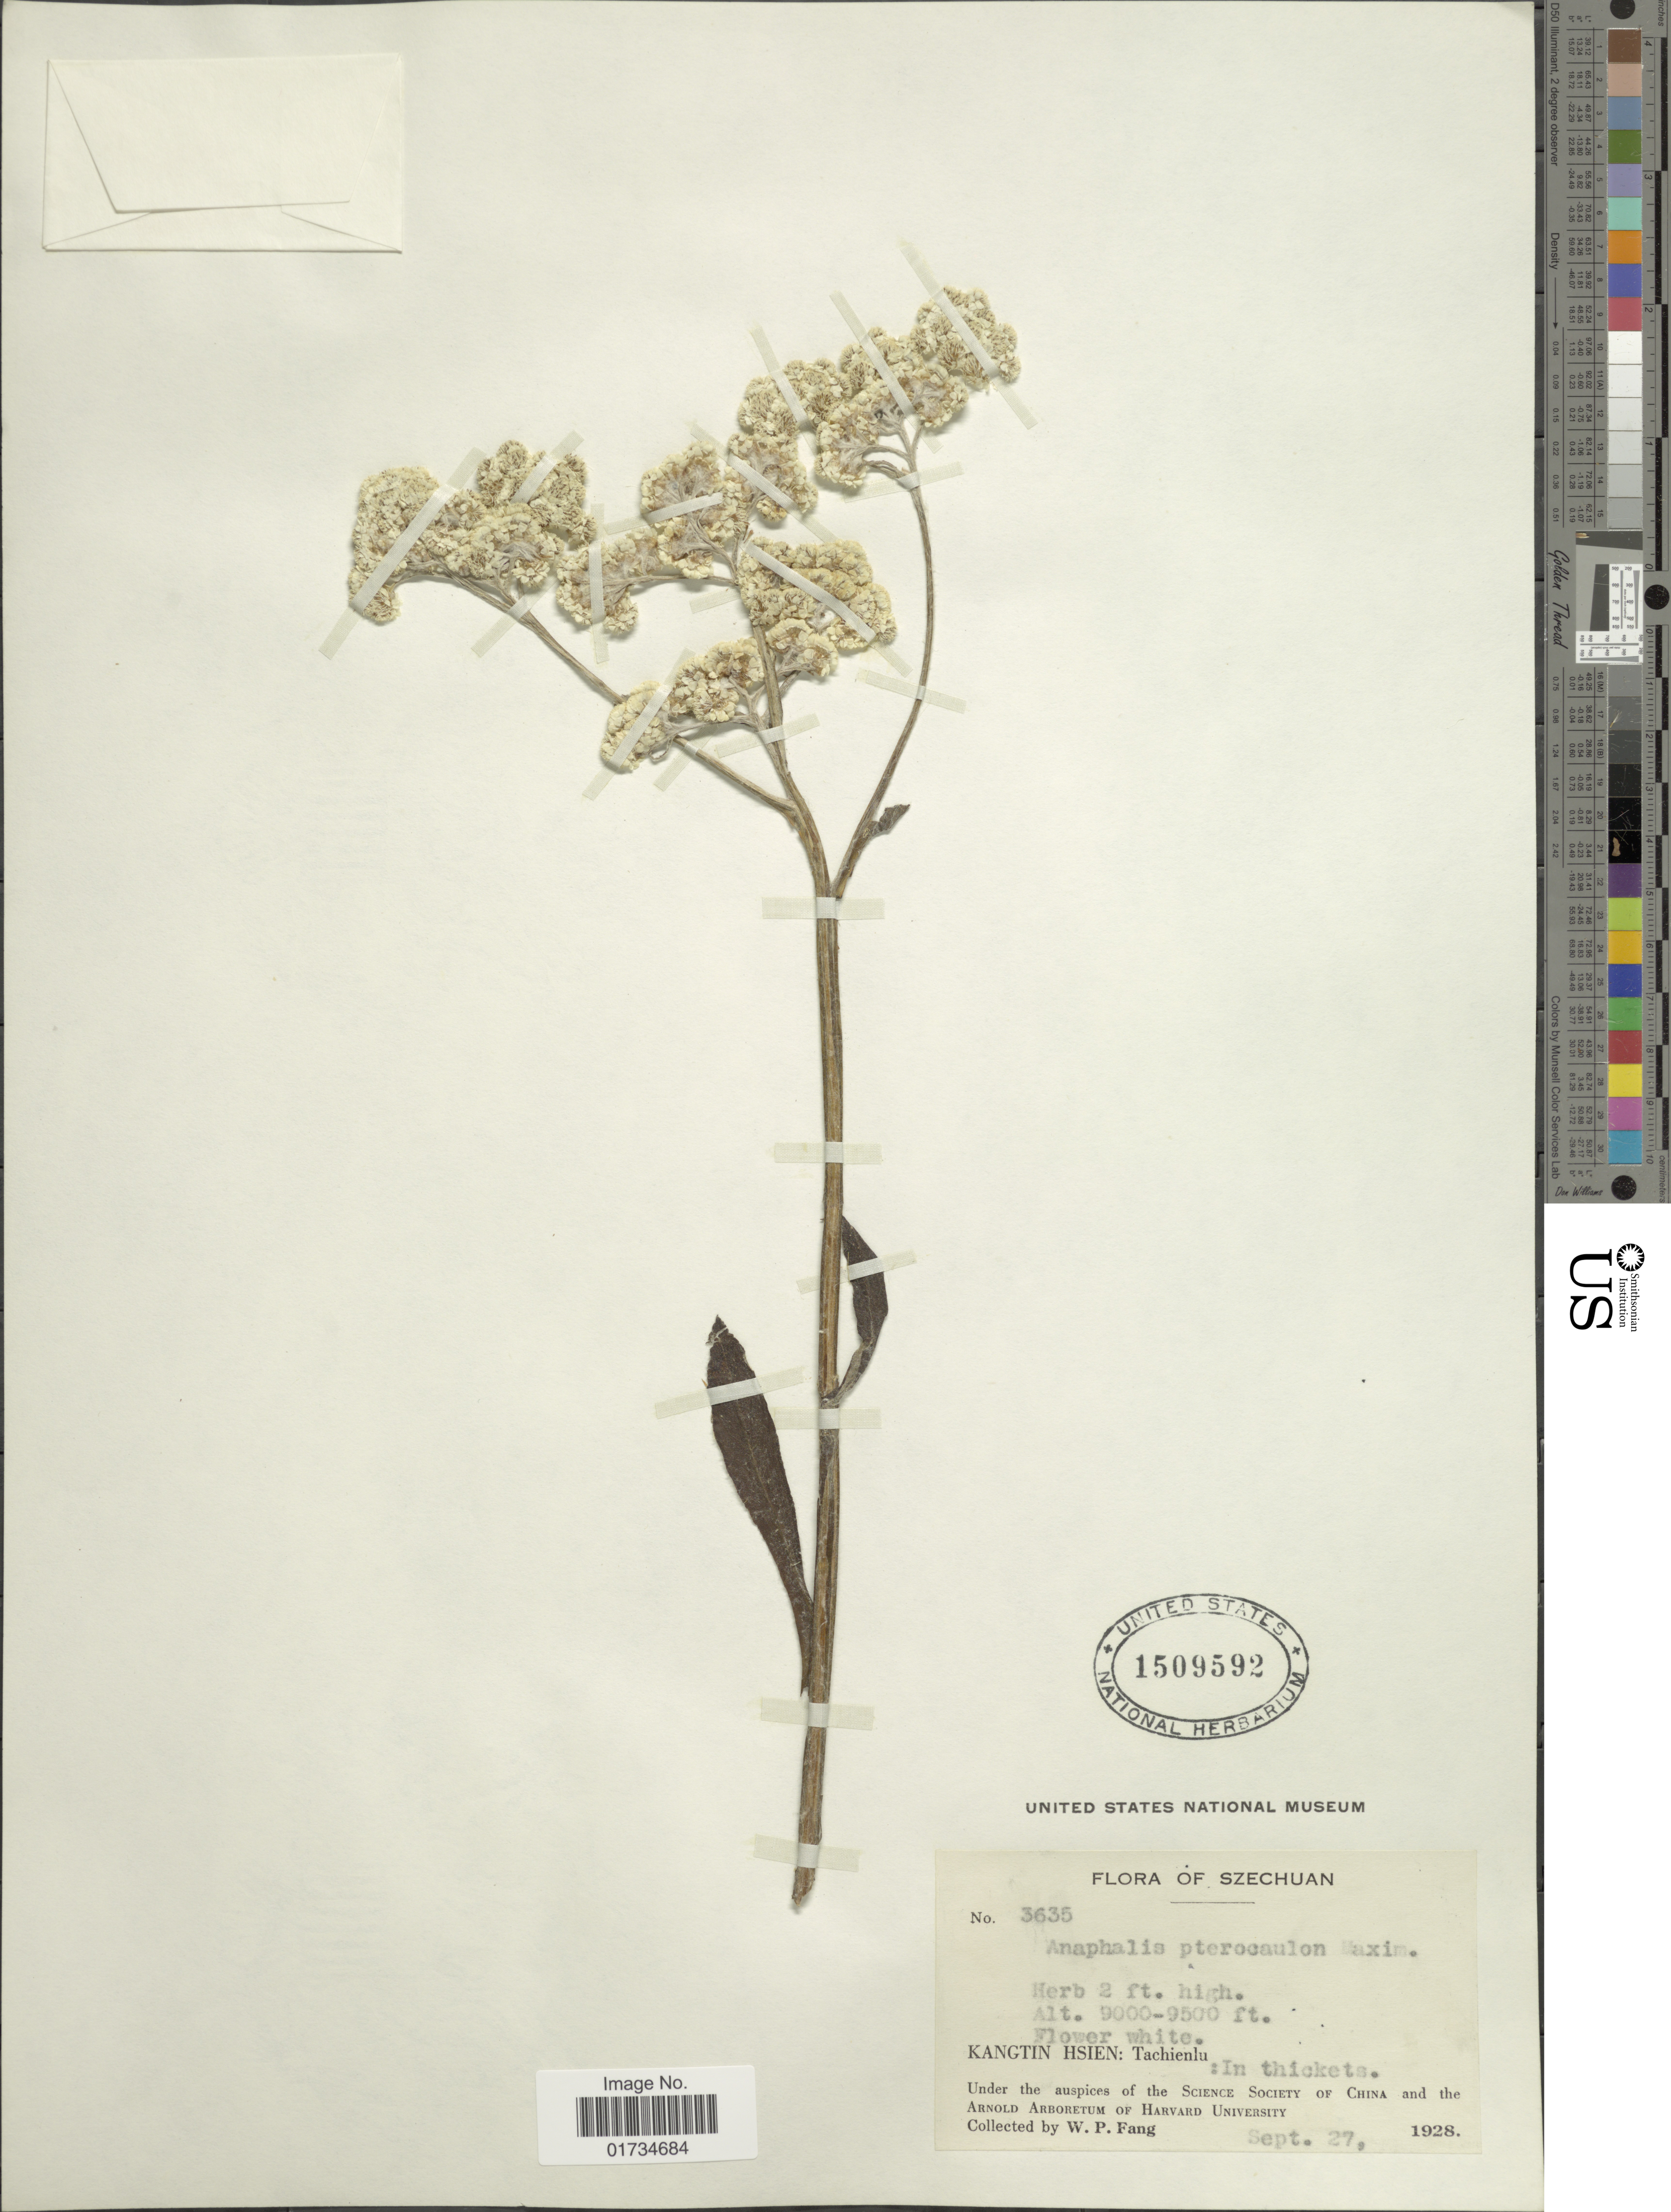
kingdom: Plantae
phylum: Tracheophyta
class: Magnoliopsida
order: Asterales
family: Asteraceae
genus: Anaphalis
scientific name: Anaphalis pterocaulon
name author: Maxim.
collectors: W. P. Fang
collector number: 3635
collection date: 1928-09-27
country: China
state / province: Sichuan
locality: Szechuan. Kangtin Hsien: In thickets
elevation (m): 2743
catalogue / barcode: US 1509592